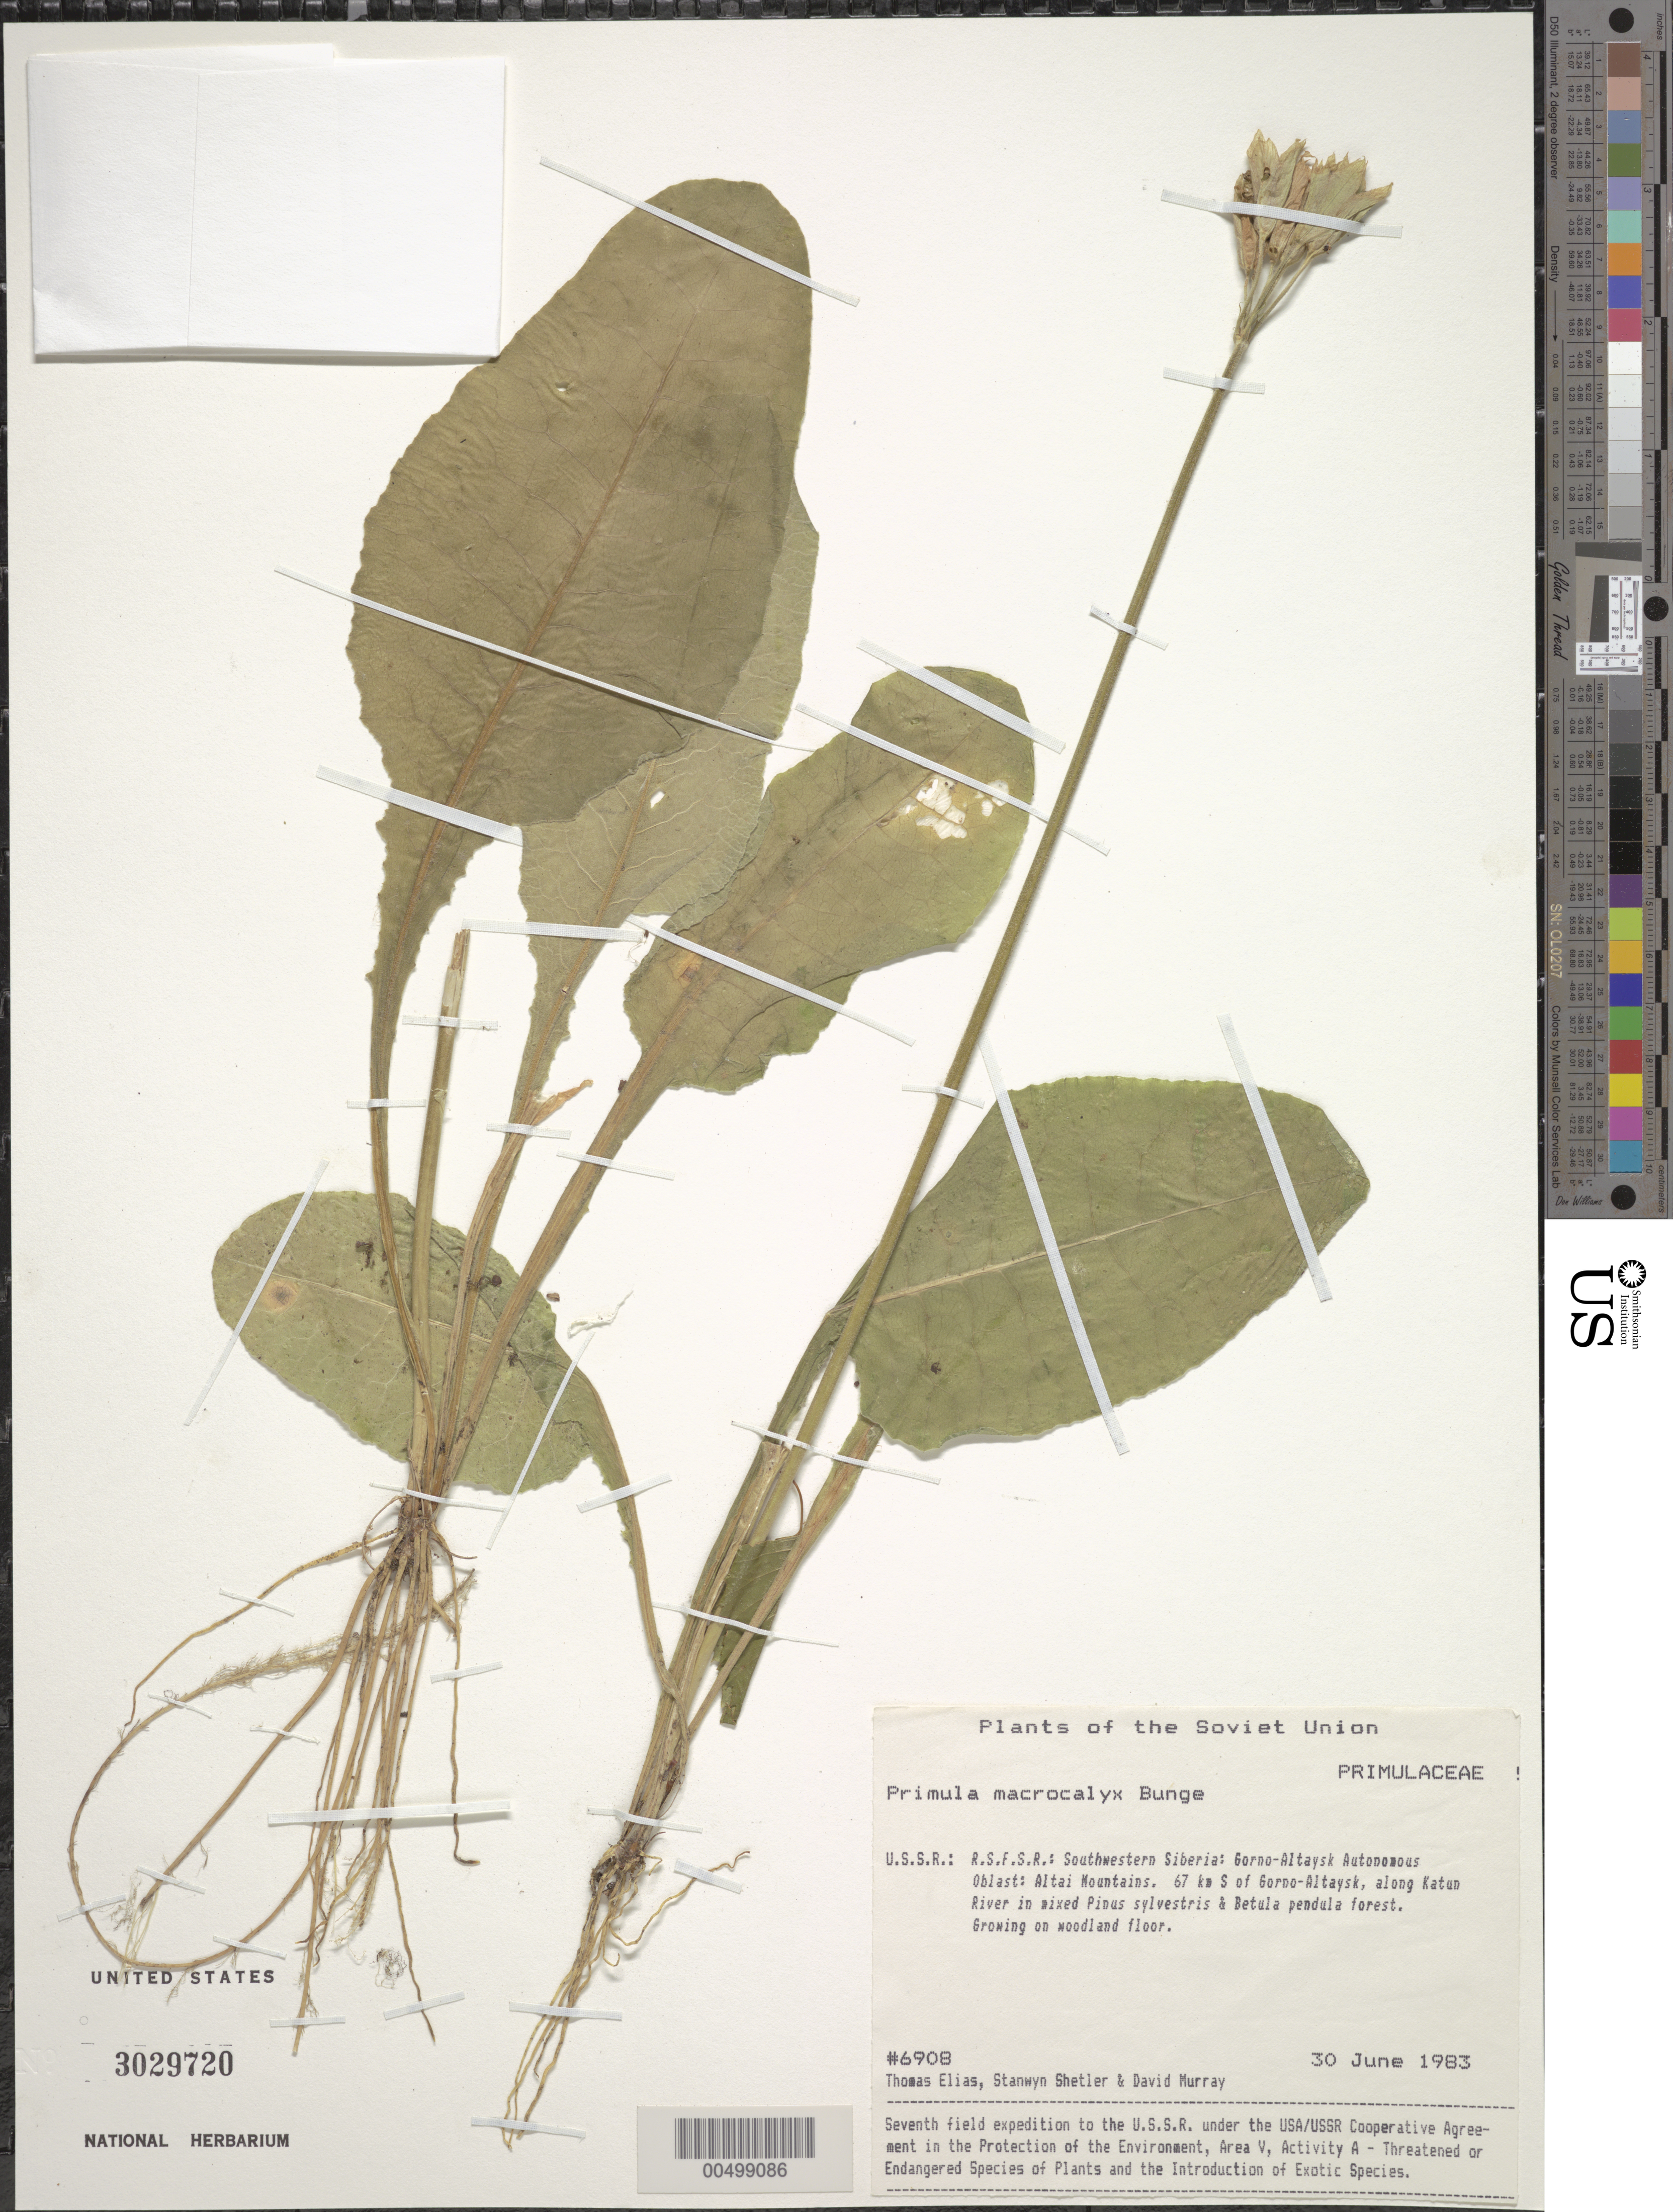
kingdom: Plantae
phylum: Tracheophyta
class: Magnoliopsida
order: Ericales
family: Primulaceae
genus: Primula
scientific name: Primula macrocalyx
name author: Bunge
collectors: T. Elias, S. Shetler & D. F. Murray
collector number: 6908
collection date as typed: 30 Jun 1983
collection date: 1983-06-30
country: Russian Federation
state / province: Altai Republic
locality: Altai Mountains, 67 km S of Gorno-Altaysk, along Katun River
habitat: in mixed Pinus sylvestris and Betula pendula forest; growing on woodland floor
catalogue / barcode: US 3029720